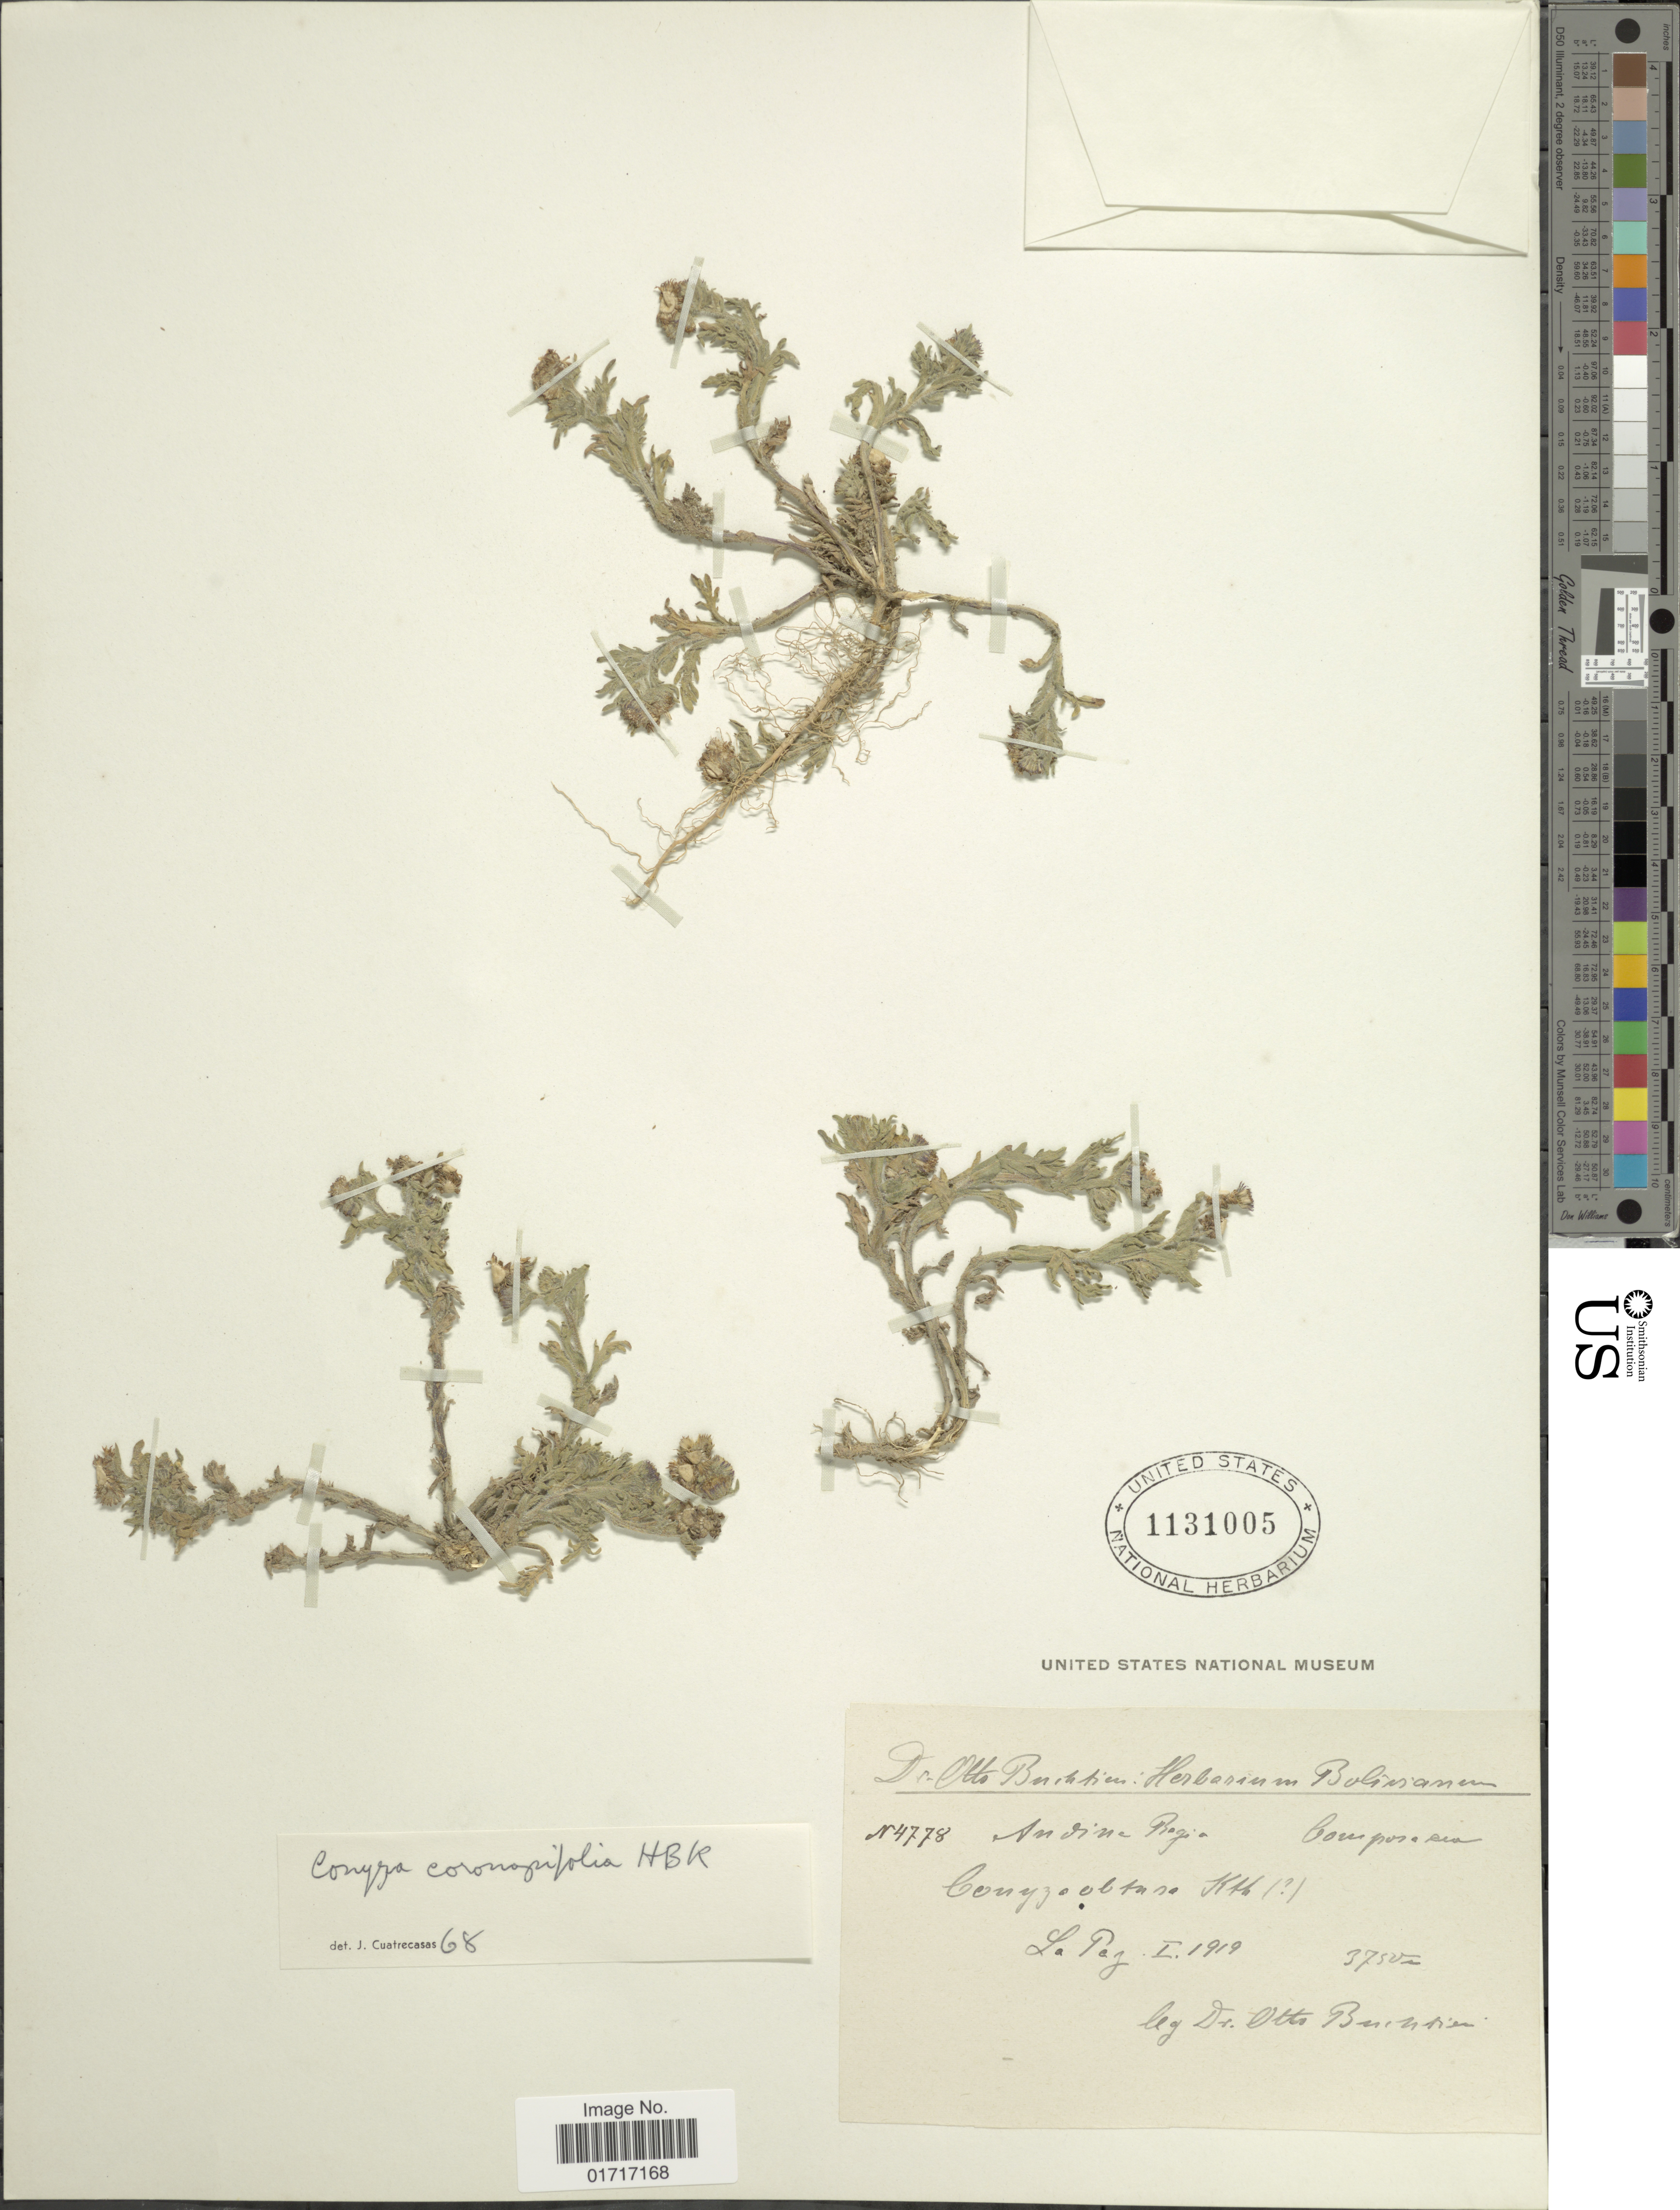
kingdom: Plantae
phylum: Tracheophyta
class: Magnoliopsida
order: Asterales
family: Asteraceae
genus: Conyza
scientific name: Conyza coronopifolia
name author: Kunth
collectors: O. Buchtien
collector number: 4778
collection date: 1919-01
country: Bolivia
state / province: La Paz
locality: La Paz.Andina Region,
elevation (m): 3750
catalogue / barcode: US 1131005